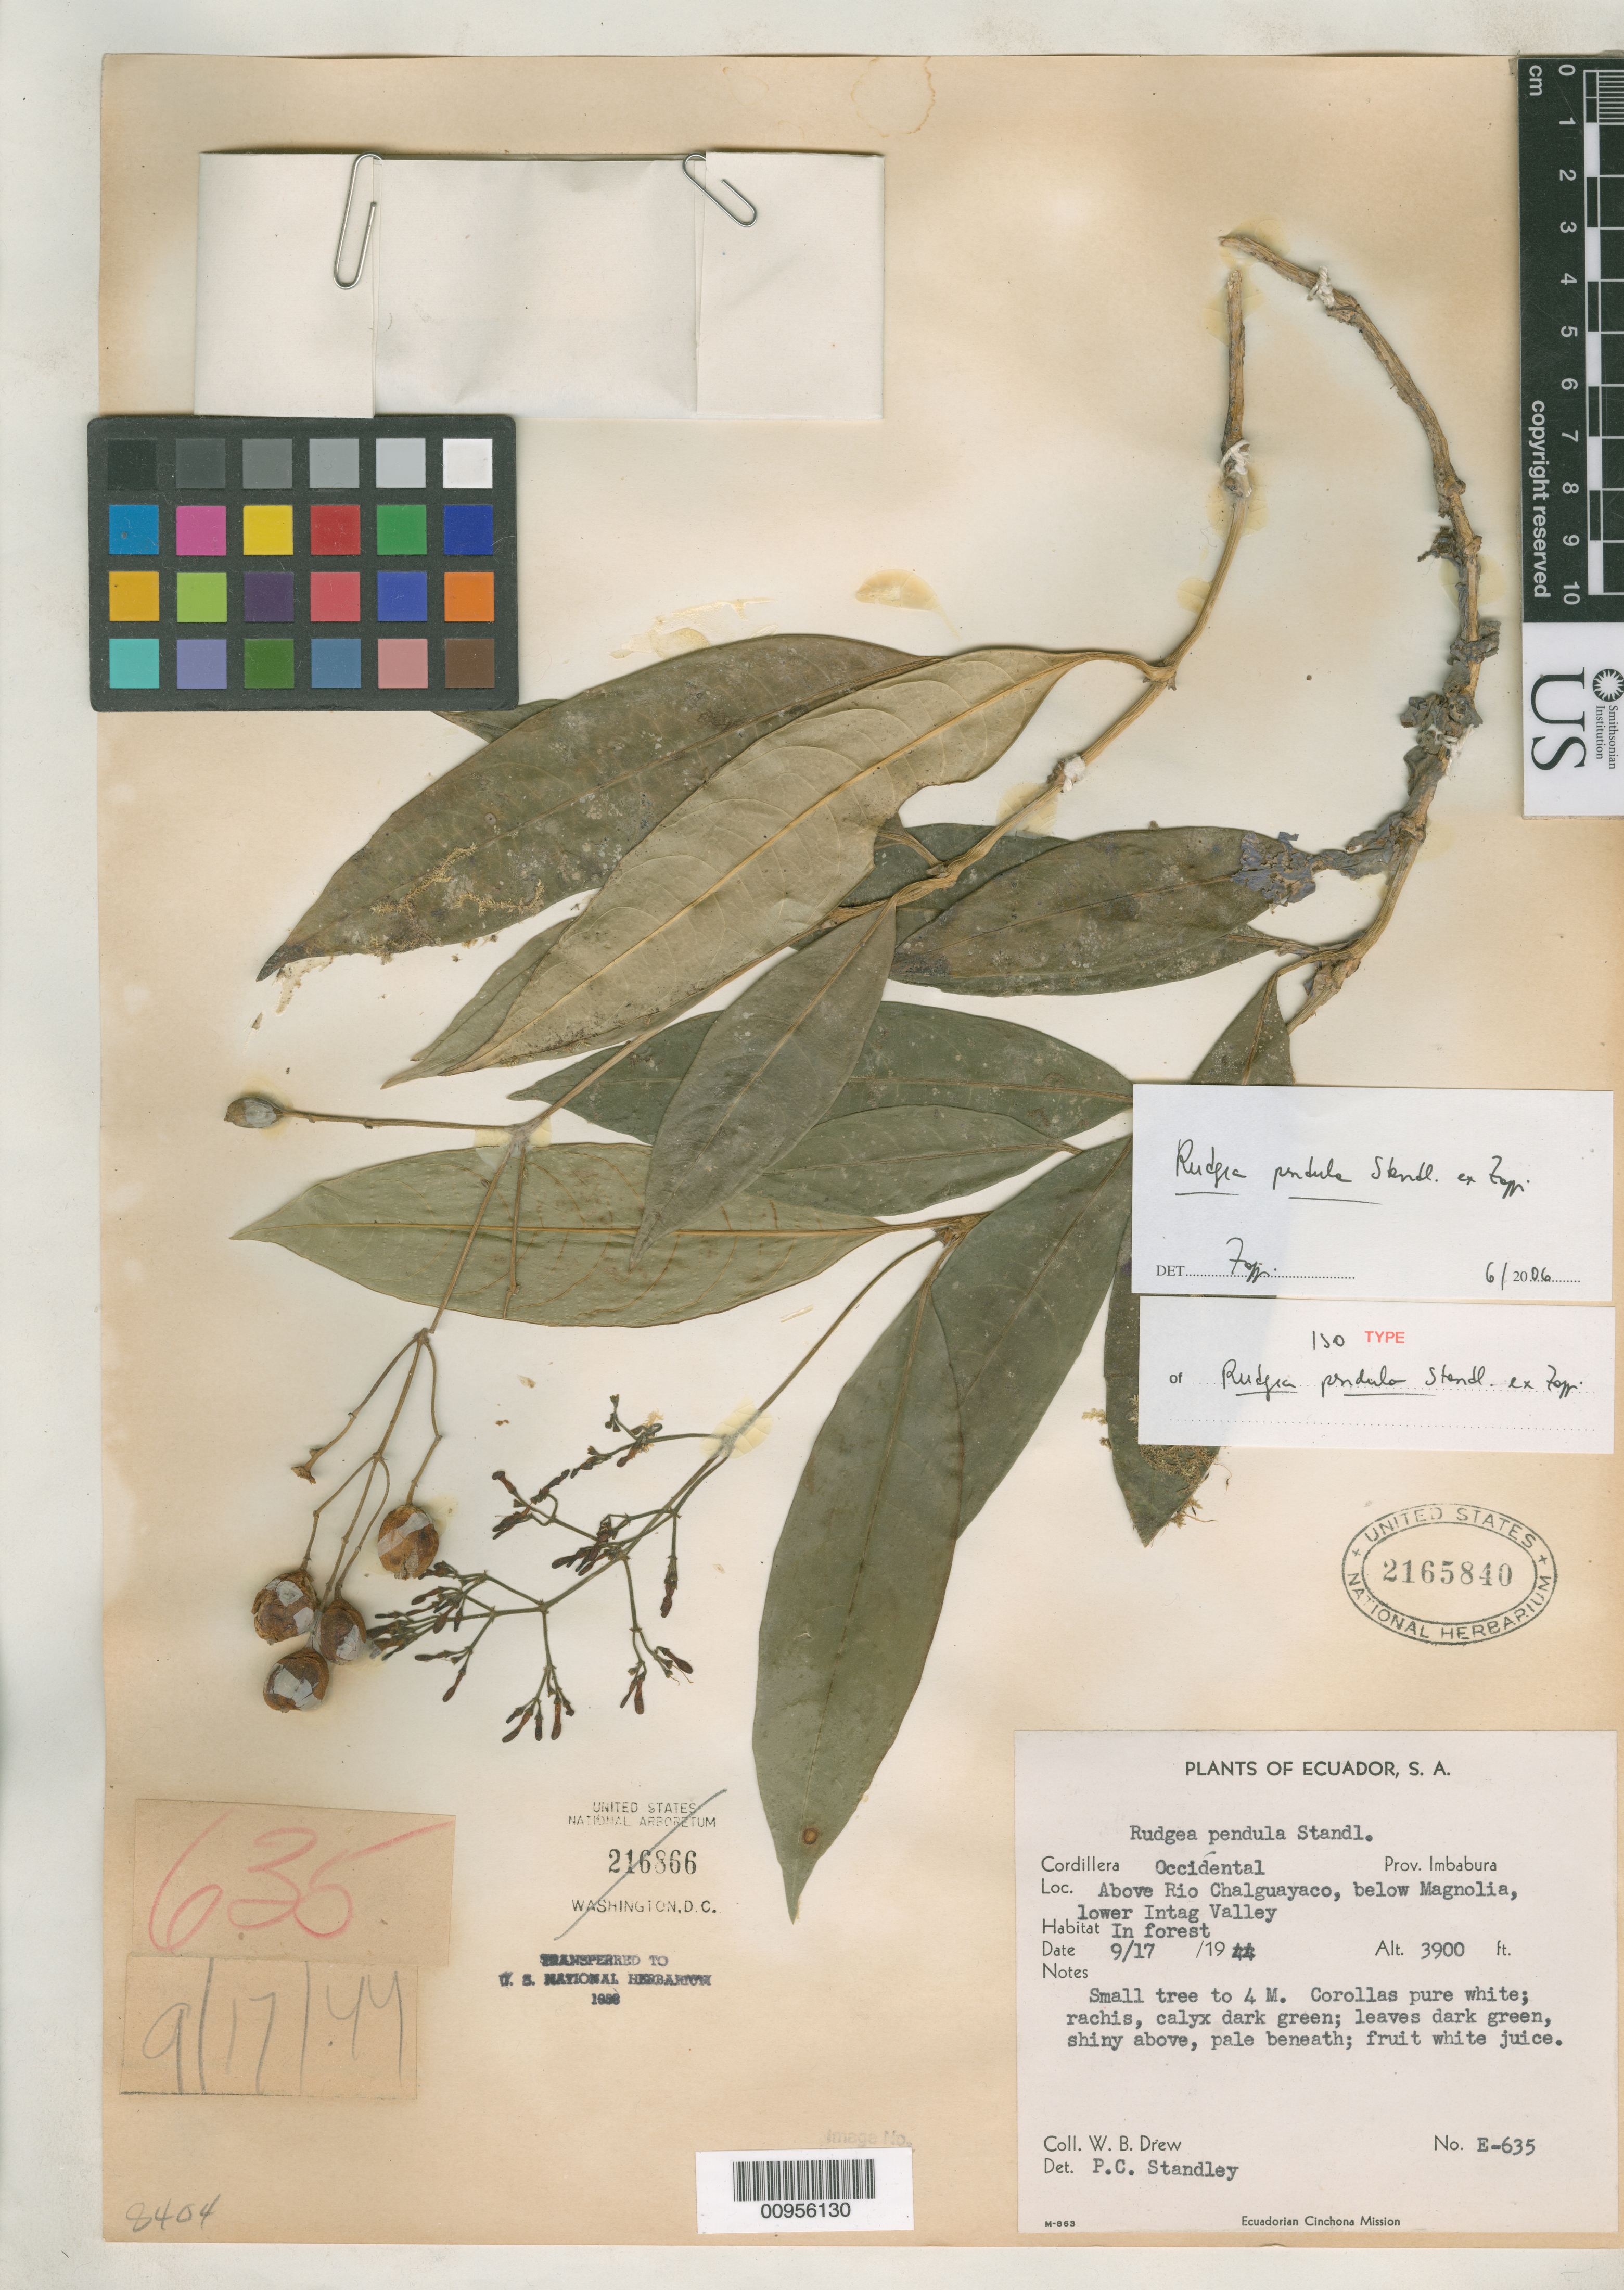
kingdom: Plantae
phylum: Tracheophyta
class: Magnoliopsida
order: Gentianales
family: Rubiaceae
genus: Rudgea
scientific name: Rudgea pendula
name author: Standl. ex Zappi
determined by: Zappi, Daniela C.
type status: Isotype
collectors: W. B. Drew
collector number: E-635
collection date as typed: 17 Sep 1944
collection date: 1944-09-17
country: Ecuador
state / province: Imbabura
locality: Cordillera Occidental, Prov. Imbabura, above Rio Chalguayaco, below Magnolia, lower Intag Valley.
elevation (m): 1189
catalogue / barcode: US 2165840